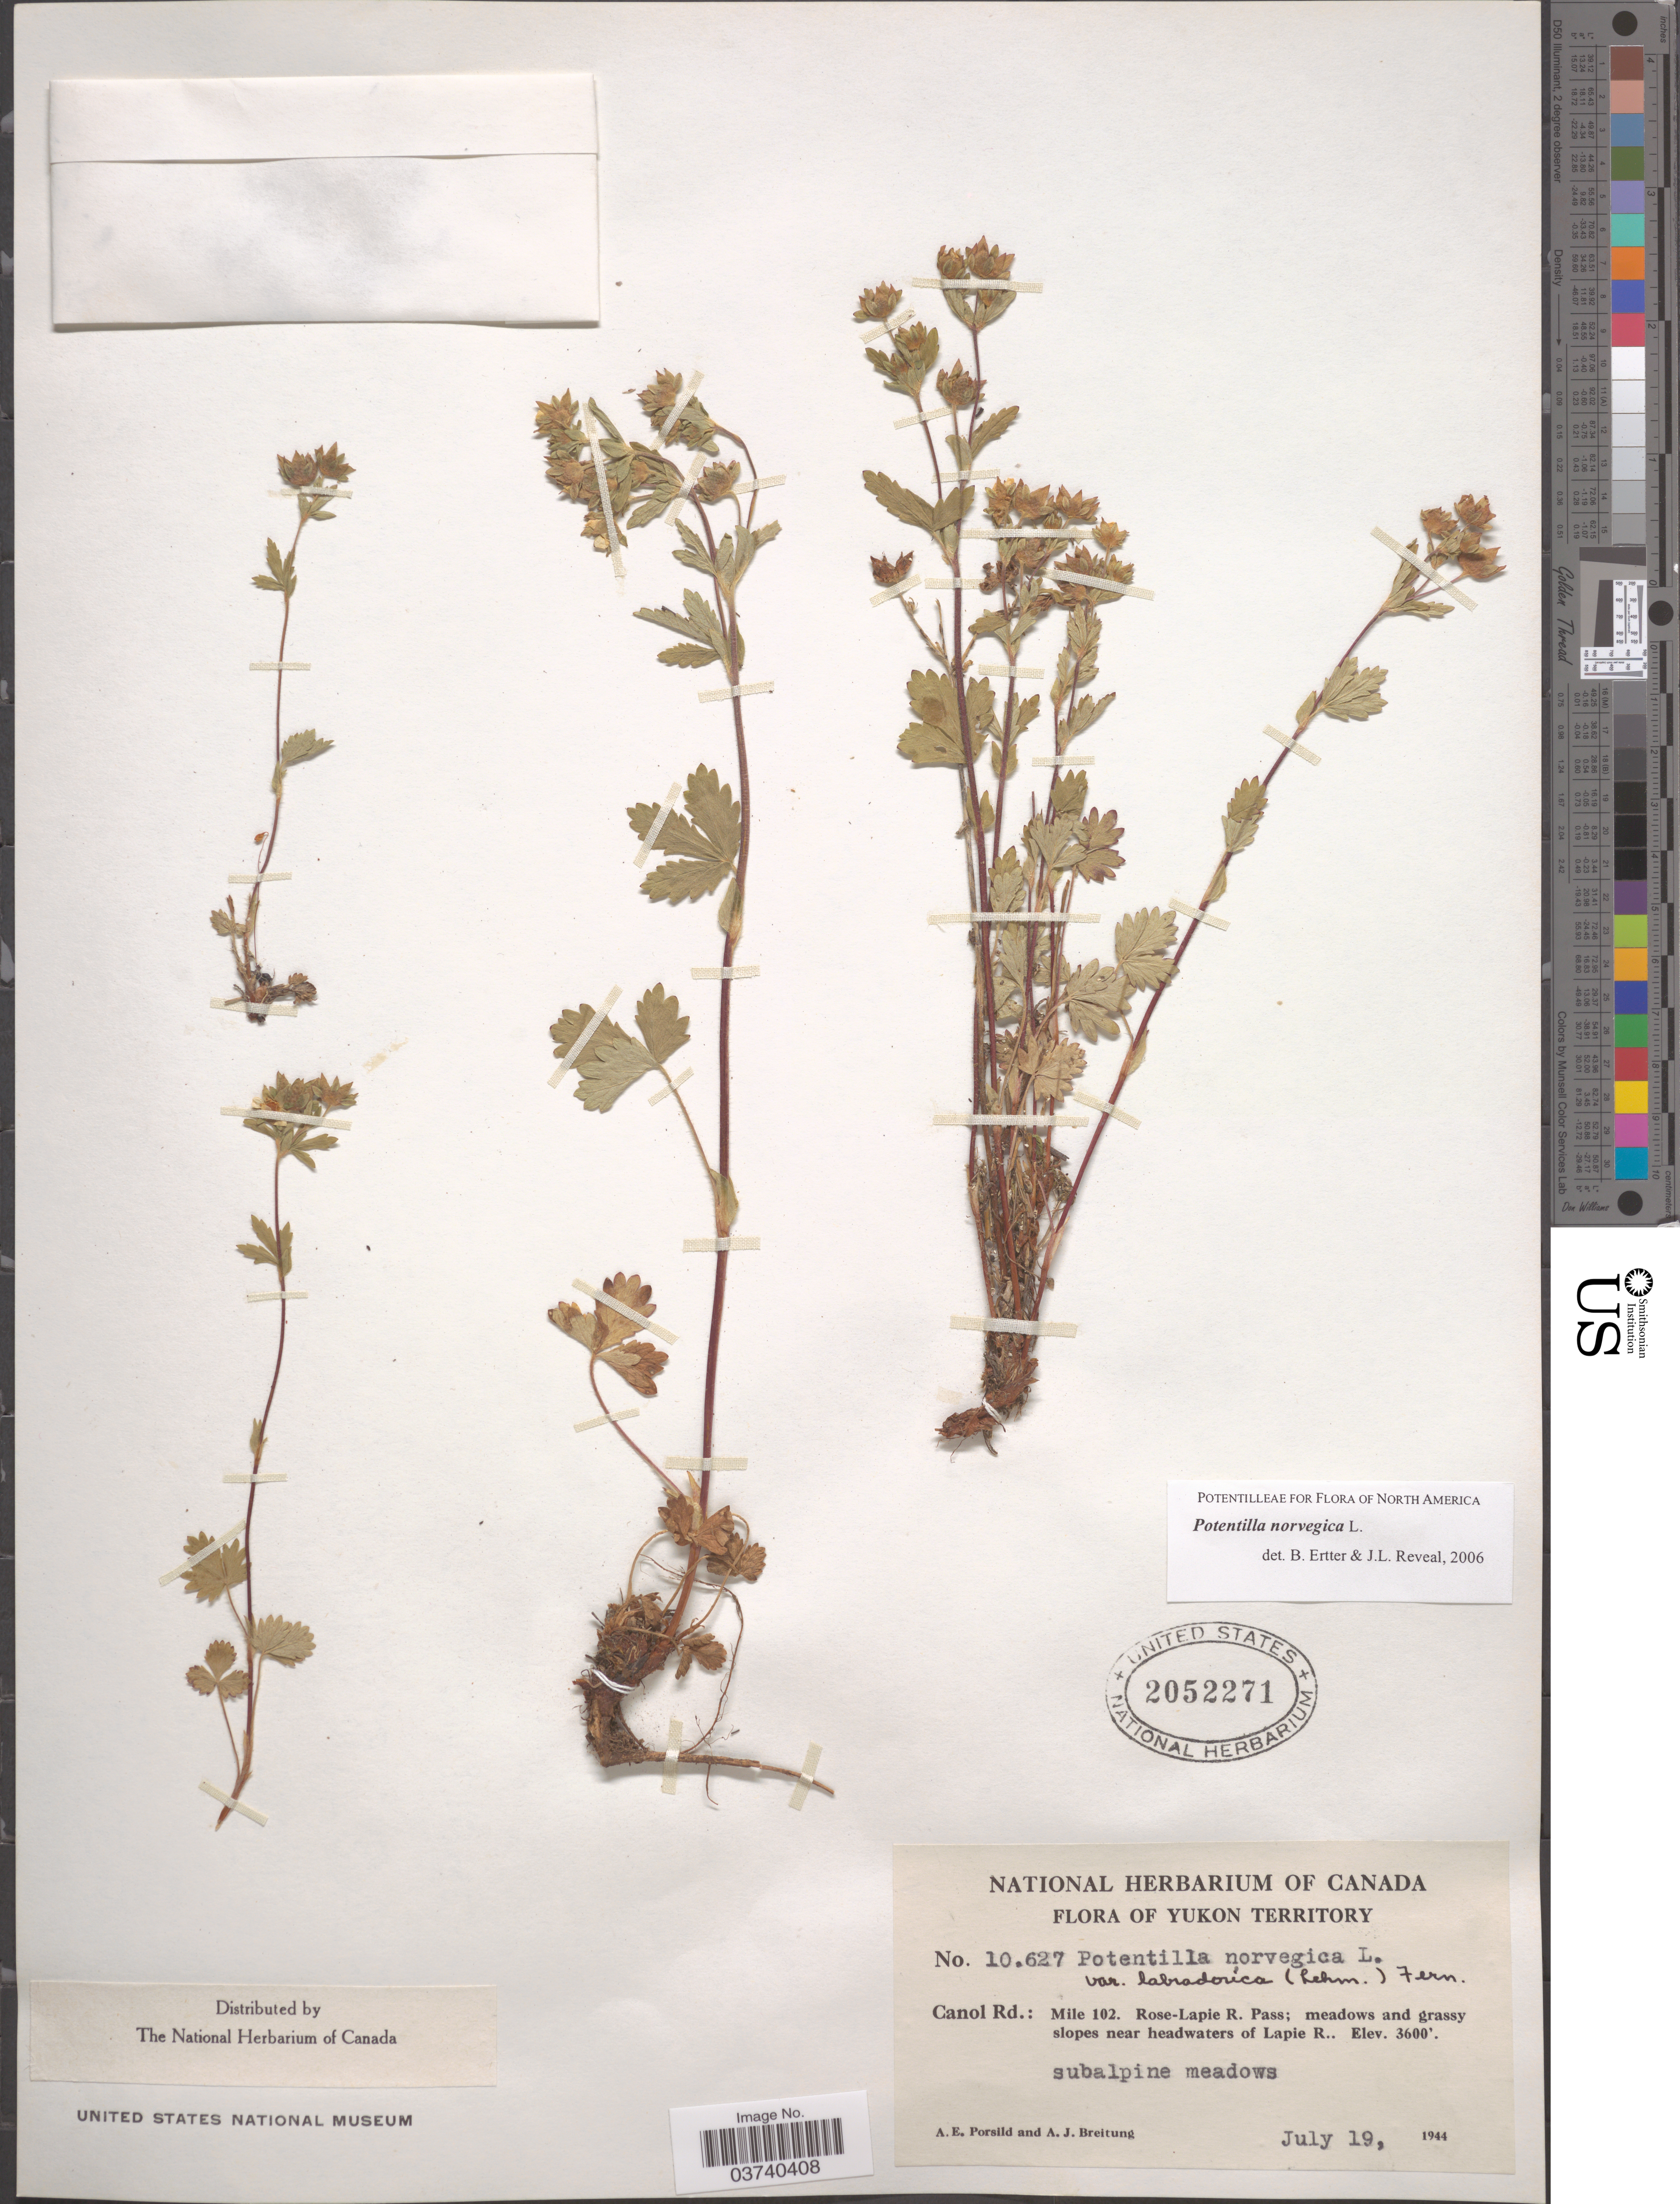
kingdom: Plantae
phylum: Tracheophyta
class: Magnoliopsida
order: Rosales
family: Rosaceae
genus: Potentilla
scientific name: Potentilla norvegica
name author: L.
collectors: A. E. Porsild & A. Breitung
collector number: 10627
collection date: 1944-07-19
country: Canada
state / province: Yukon Territory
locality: Canol Rd.: Mile 102. Rose-Lapie R. Pass; slopes near headwaters of Lapie R.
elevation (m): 1097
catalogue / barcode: US 2052271